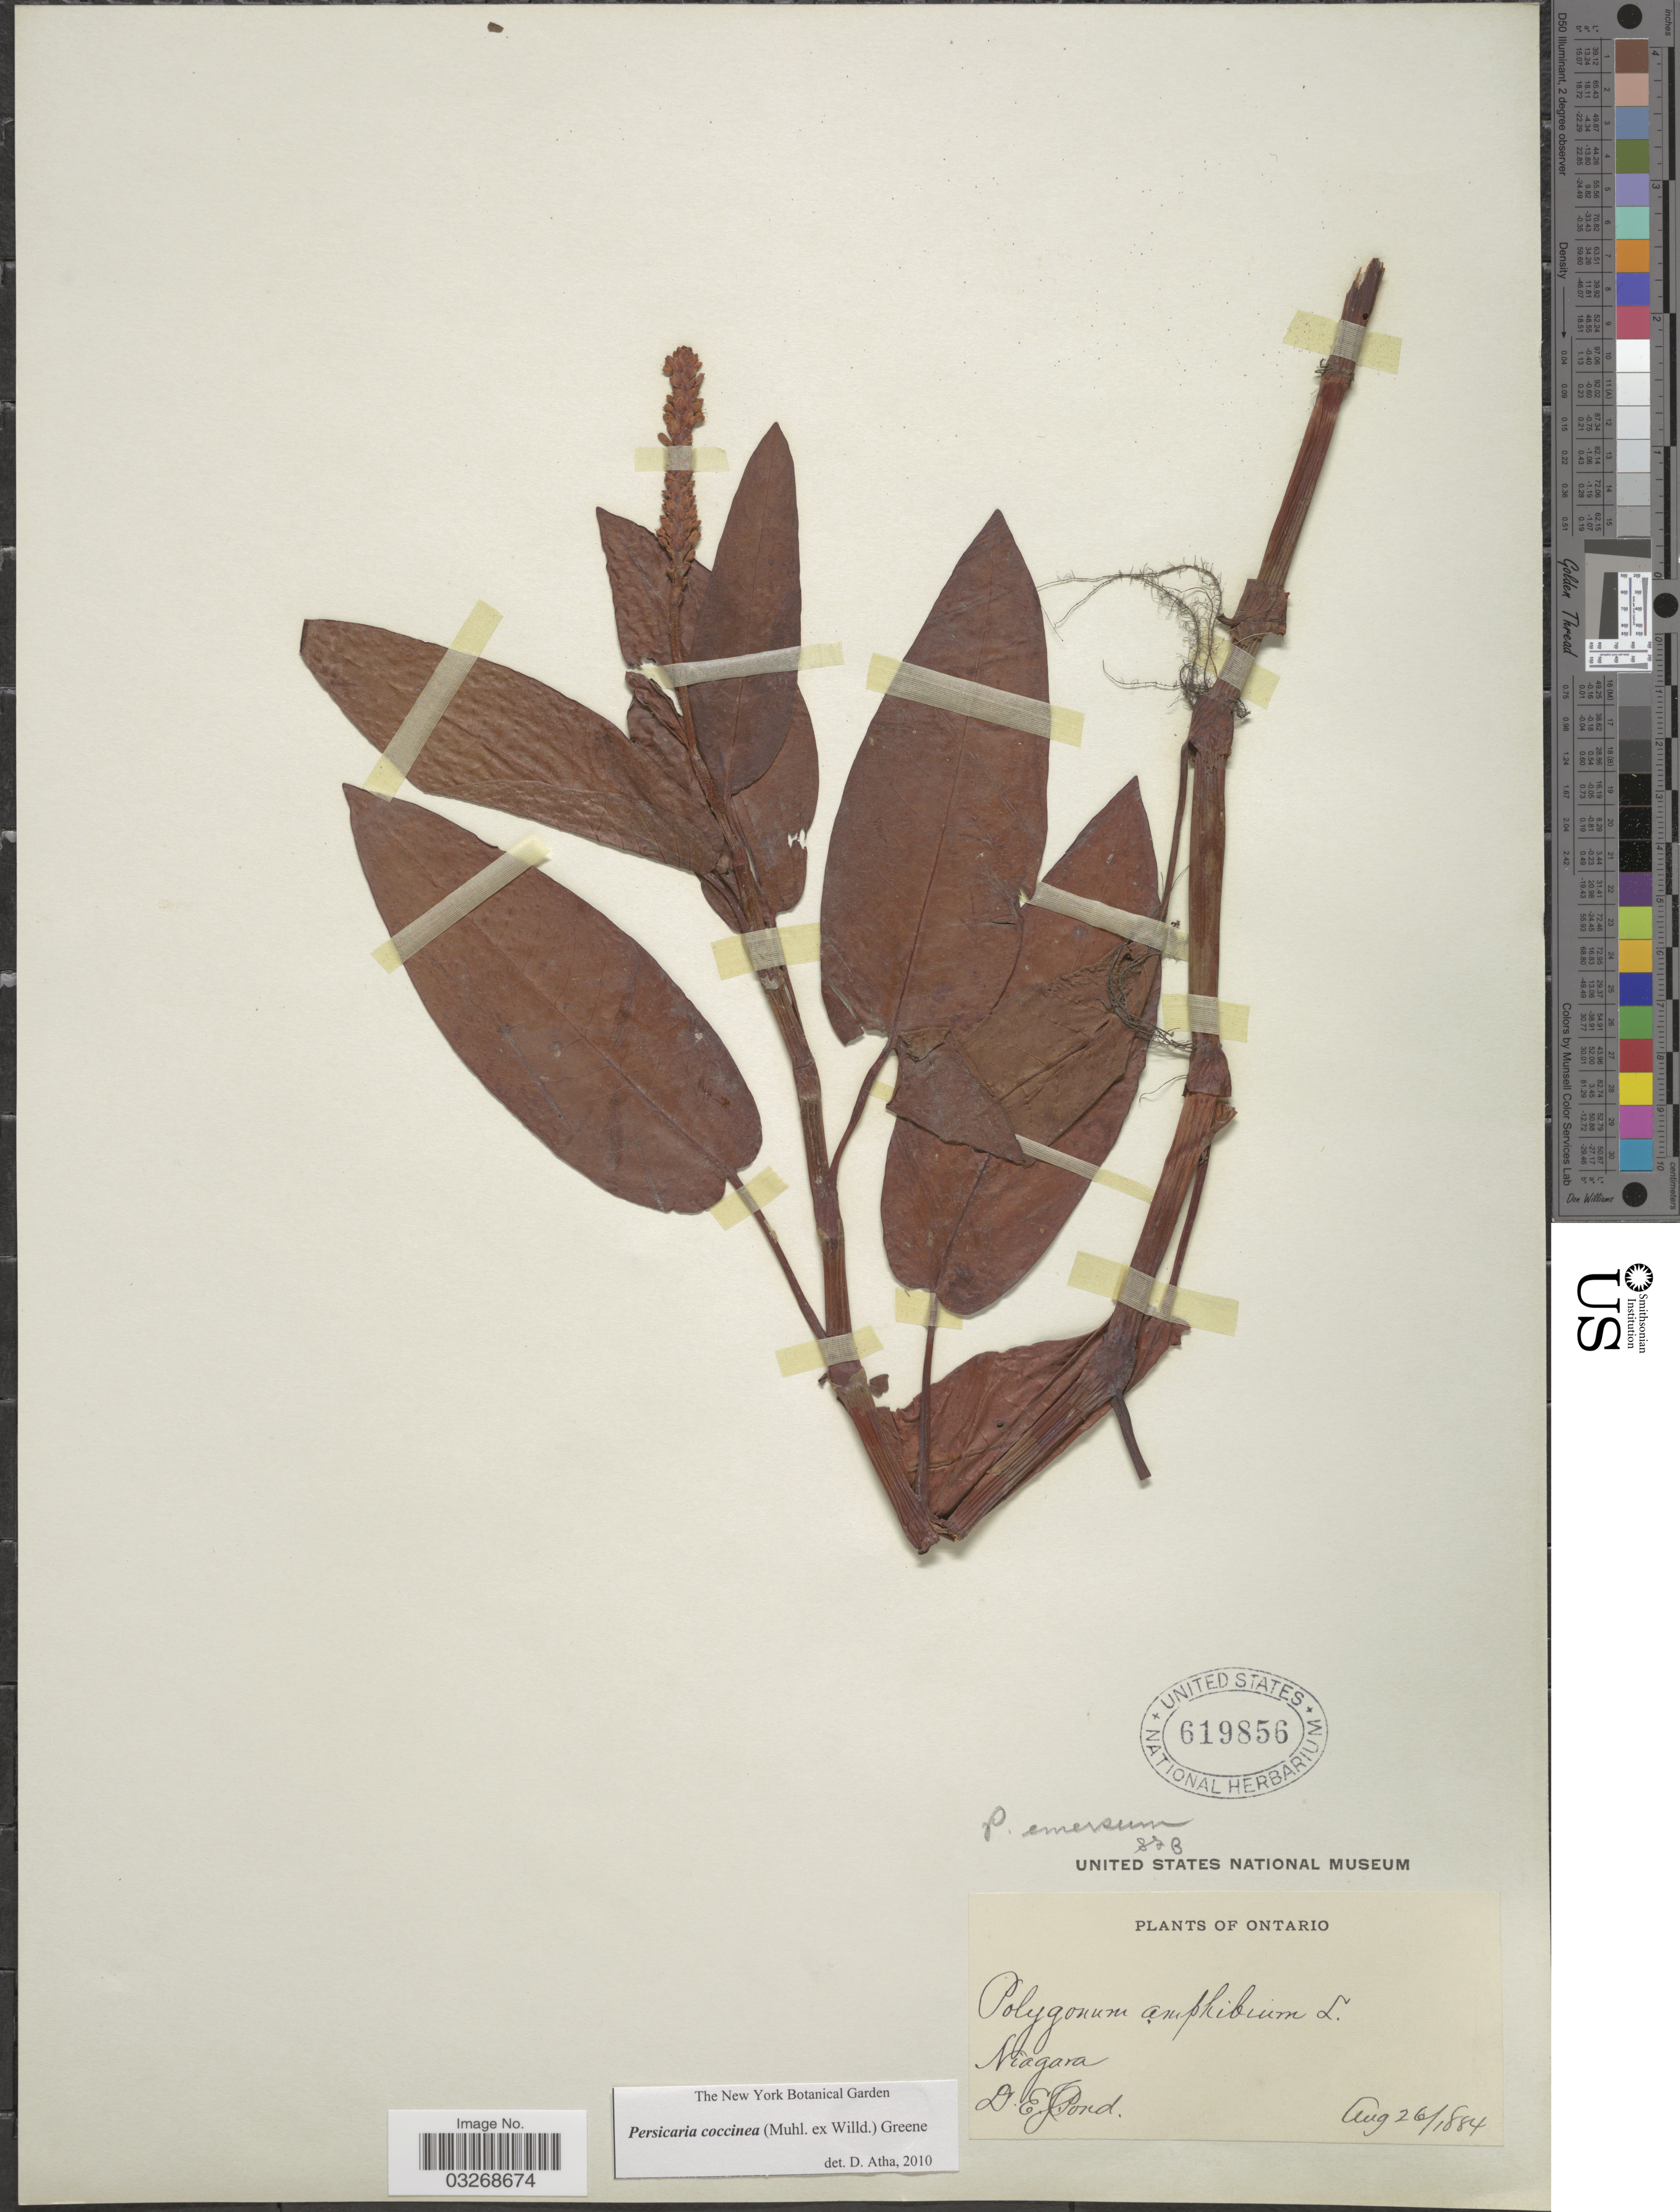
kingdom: Plantae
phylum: Tracheophyta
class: Magnoliopsida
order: Caryophyllales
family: Polygonaceae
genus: Persicaria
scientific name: Persicaria coccinea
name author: (Muhl. ex Willd.) Greene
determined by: Atha, D. E.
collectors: E. Pond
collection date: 1884-08-26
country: Canada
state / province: Ontario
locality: Niagara.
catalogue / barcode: US 619856